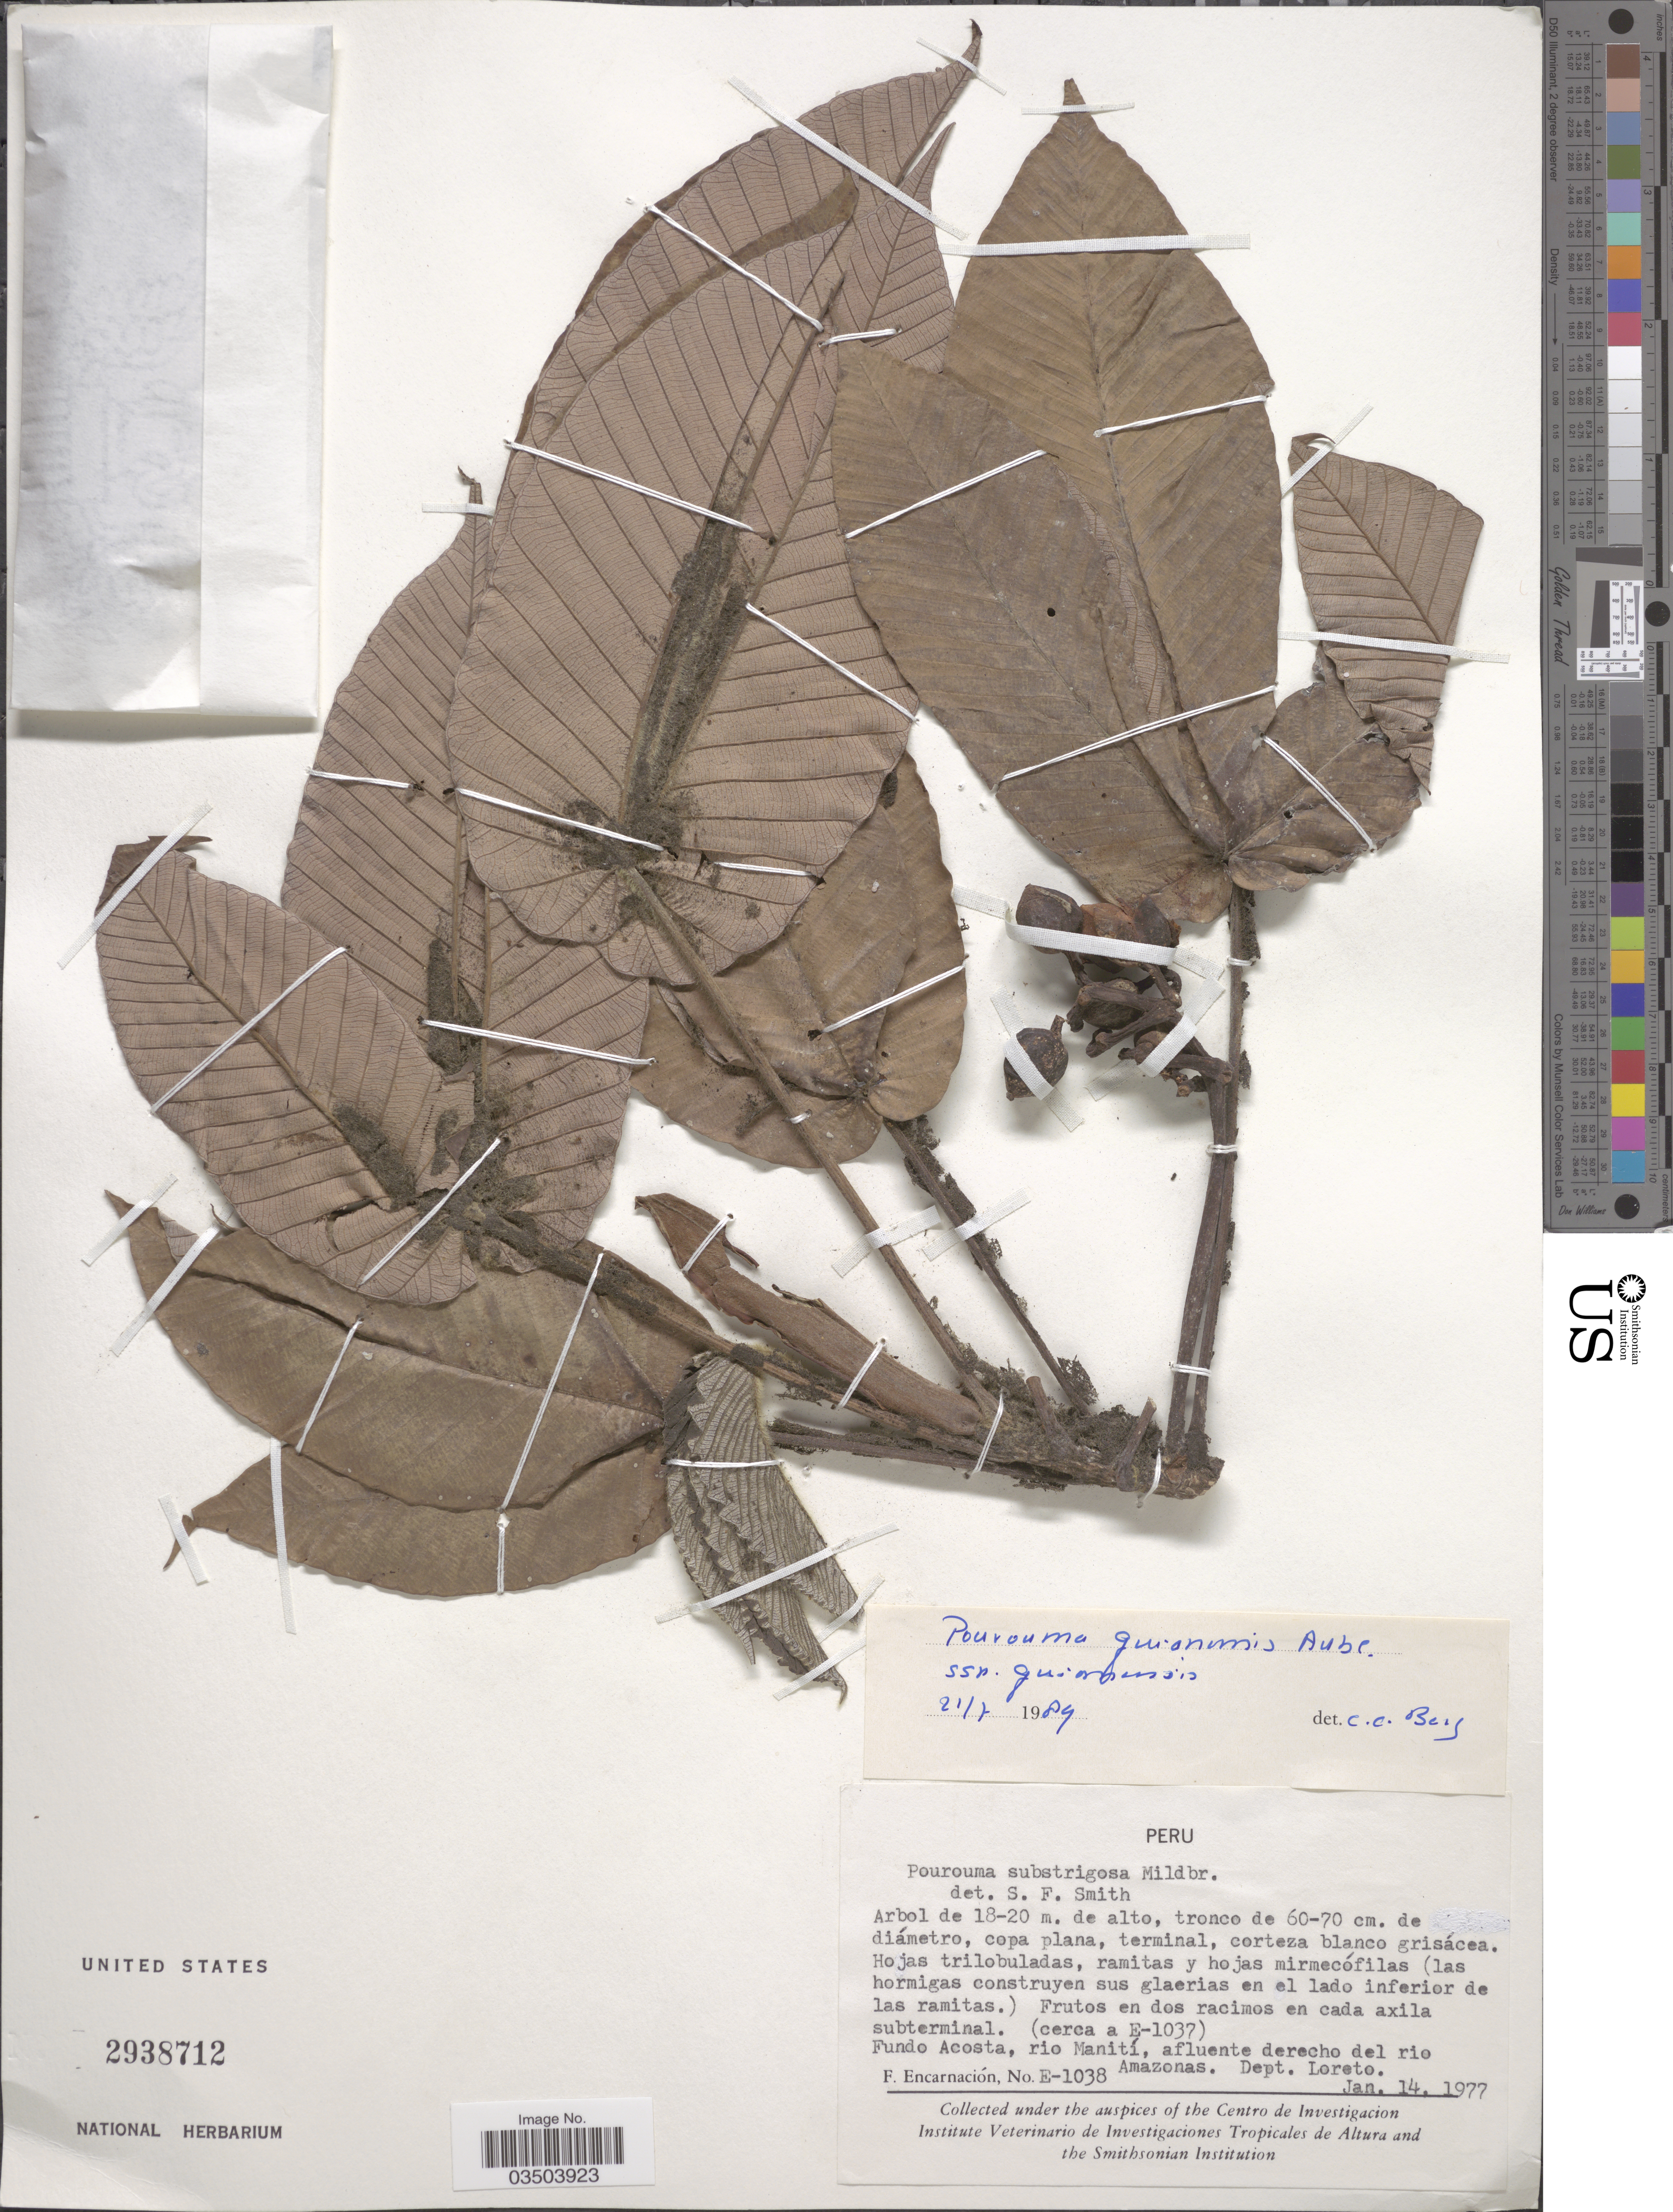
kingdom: Plantae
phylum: Tracheophyta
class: Magnoliopsida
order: Rosales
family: Urticaceae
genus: Pourouma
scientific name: Pourouma guianensis subsp. guianensis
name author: Aubl.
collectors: F. Encarnación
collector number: E-1038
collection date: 1977-01-14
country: Peru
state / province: Loreto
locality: Fundo Acosta, rio Manití, afluente derecho del rio Amazonas. Dept. Loreto.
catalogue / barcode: US 2938712